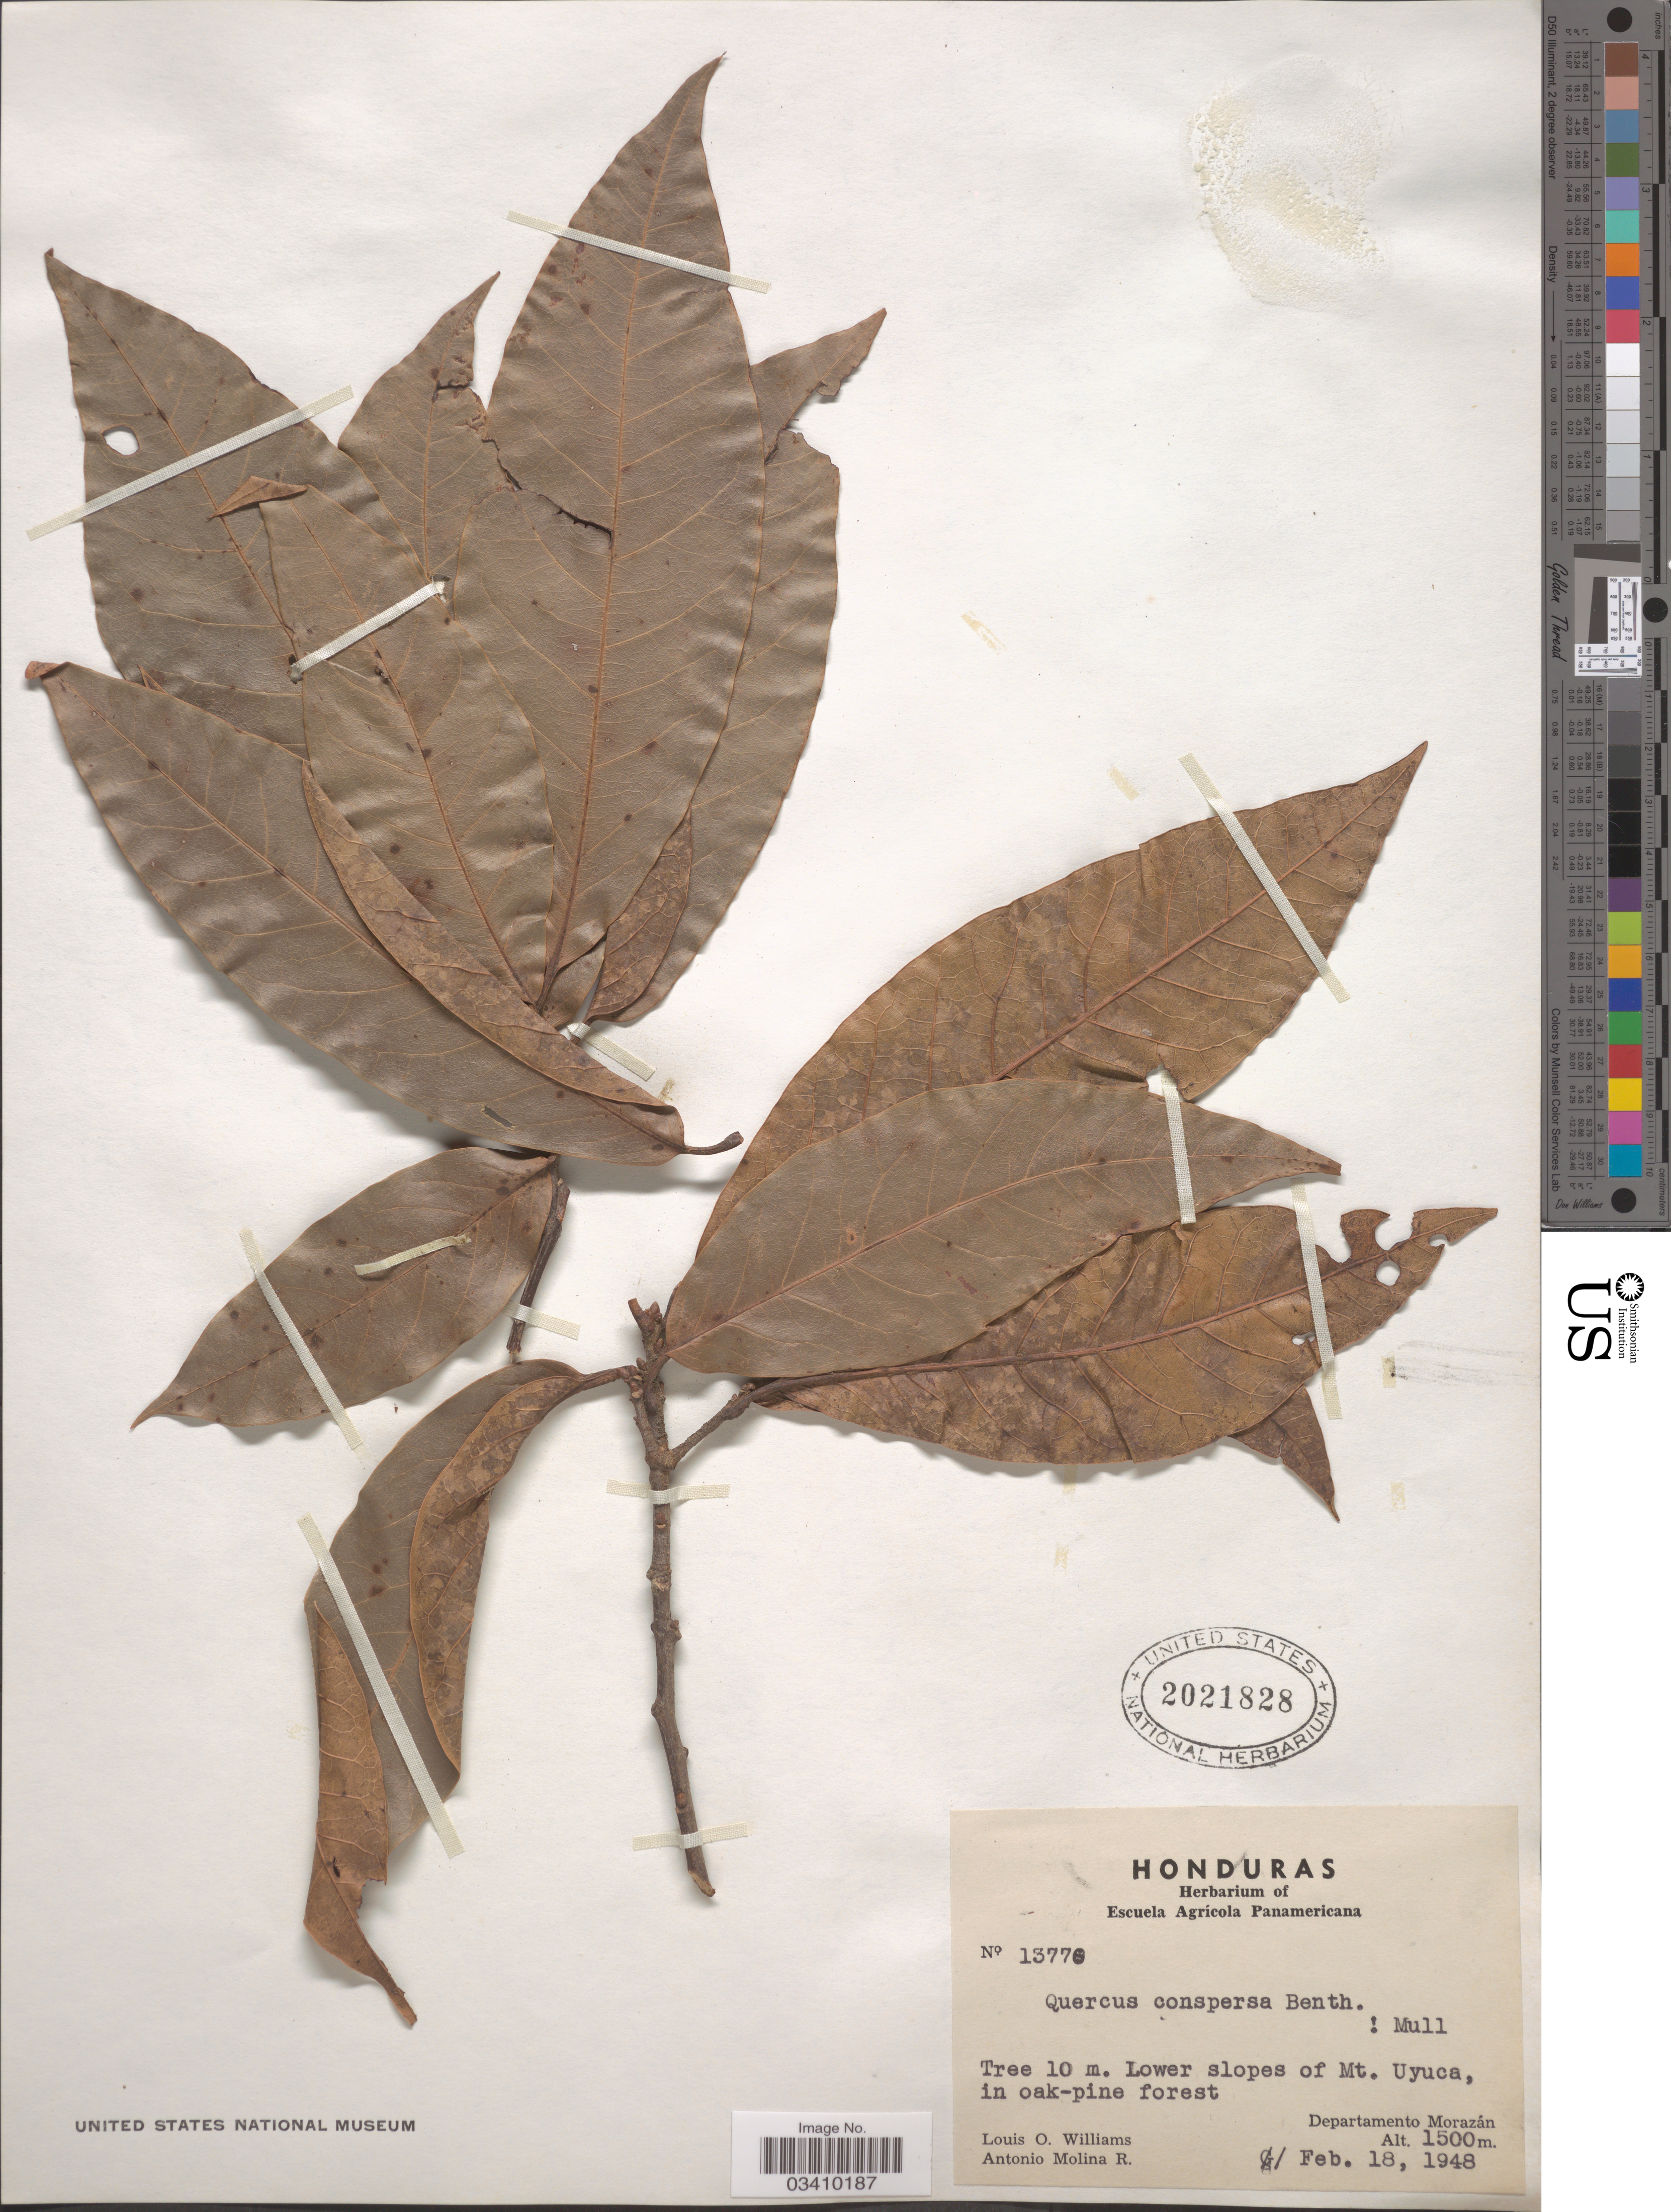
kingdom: Plantae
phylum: Tracheophyta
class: Magnoliopsida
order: Fagales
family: Fagaceae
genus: Quercus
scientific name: Quercus conspersa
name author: Benth.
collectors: L. O. Williams & A. Molina R.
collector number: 13770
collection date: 1948-02-18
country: Honduras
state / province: Fco. Morazán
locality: Lower slopes of Mt. Uyuca, in oak-pine forest, Departamento Morazán.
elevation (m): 1500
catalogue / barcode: US 2021828